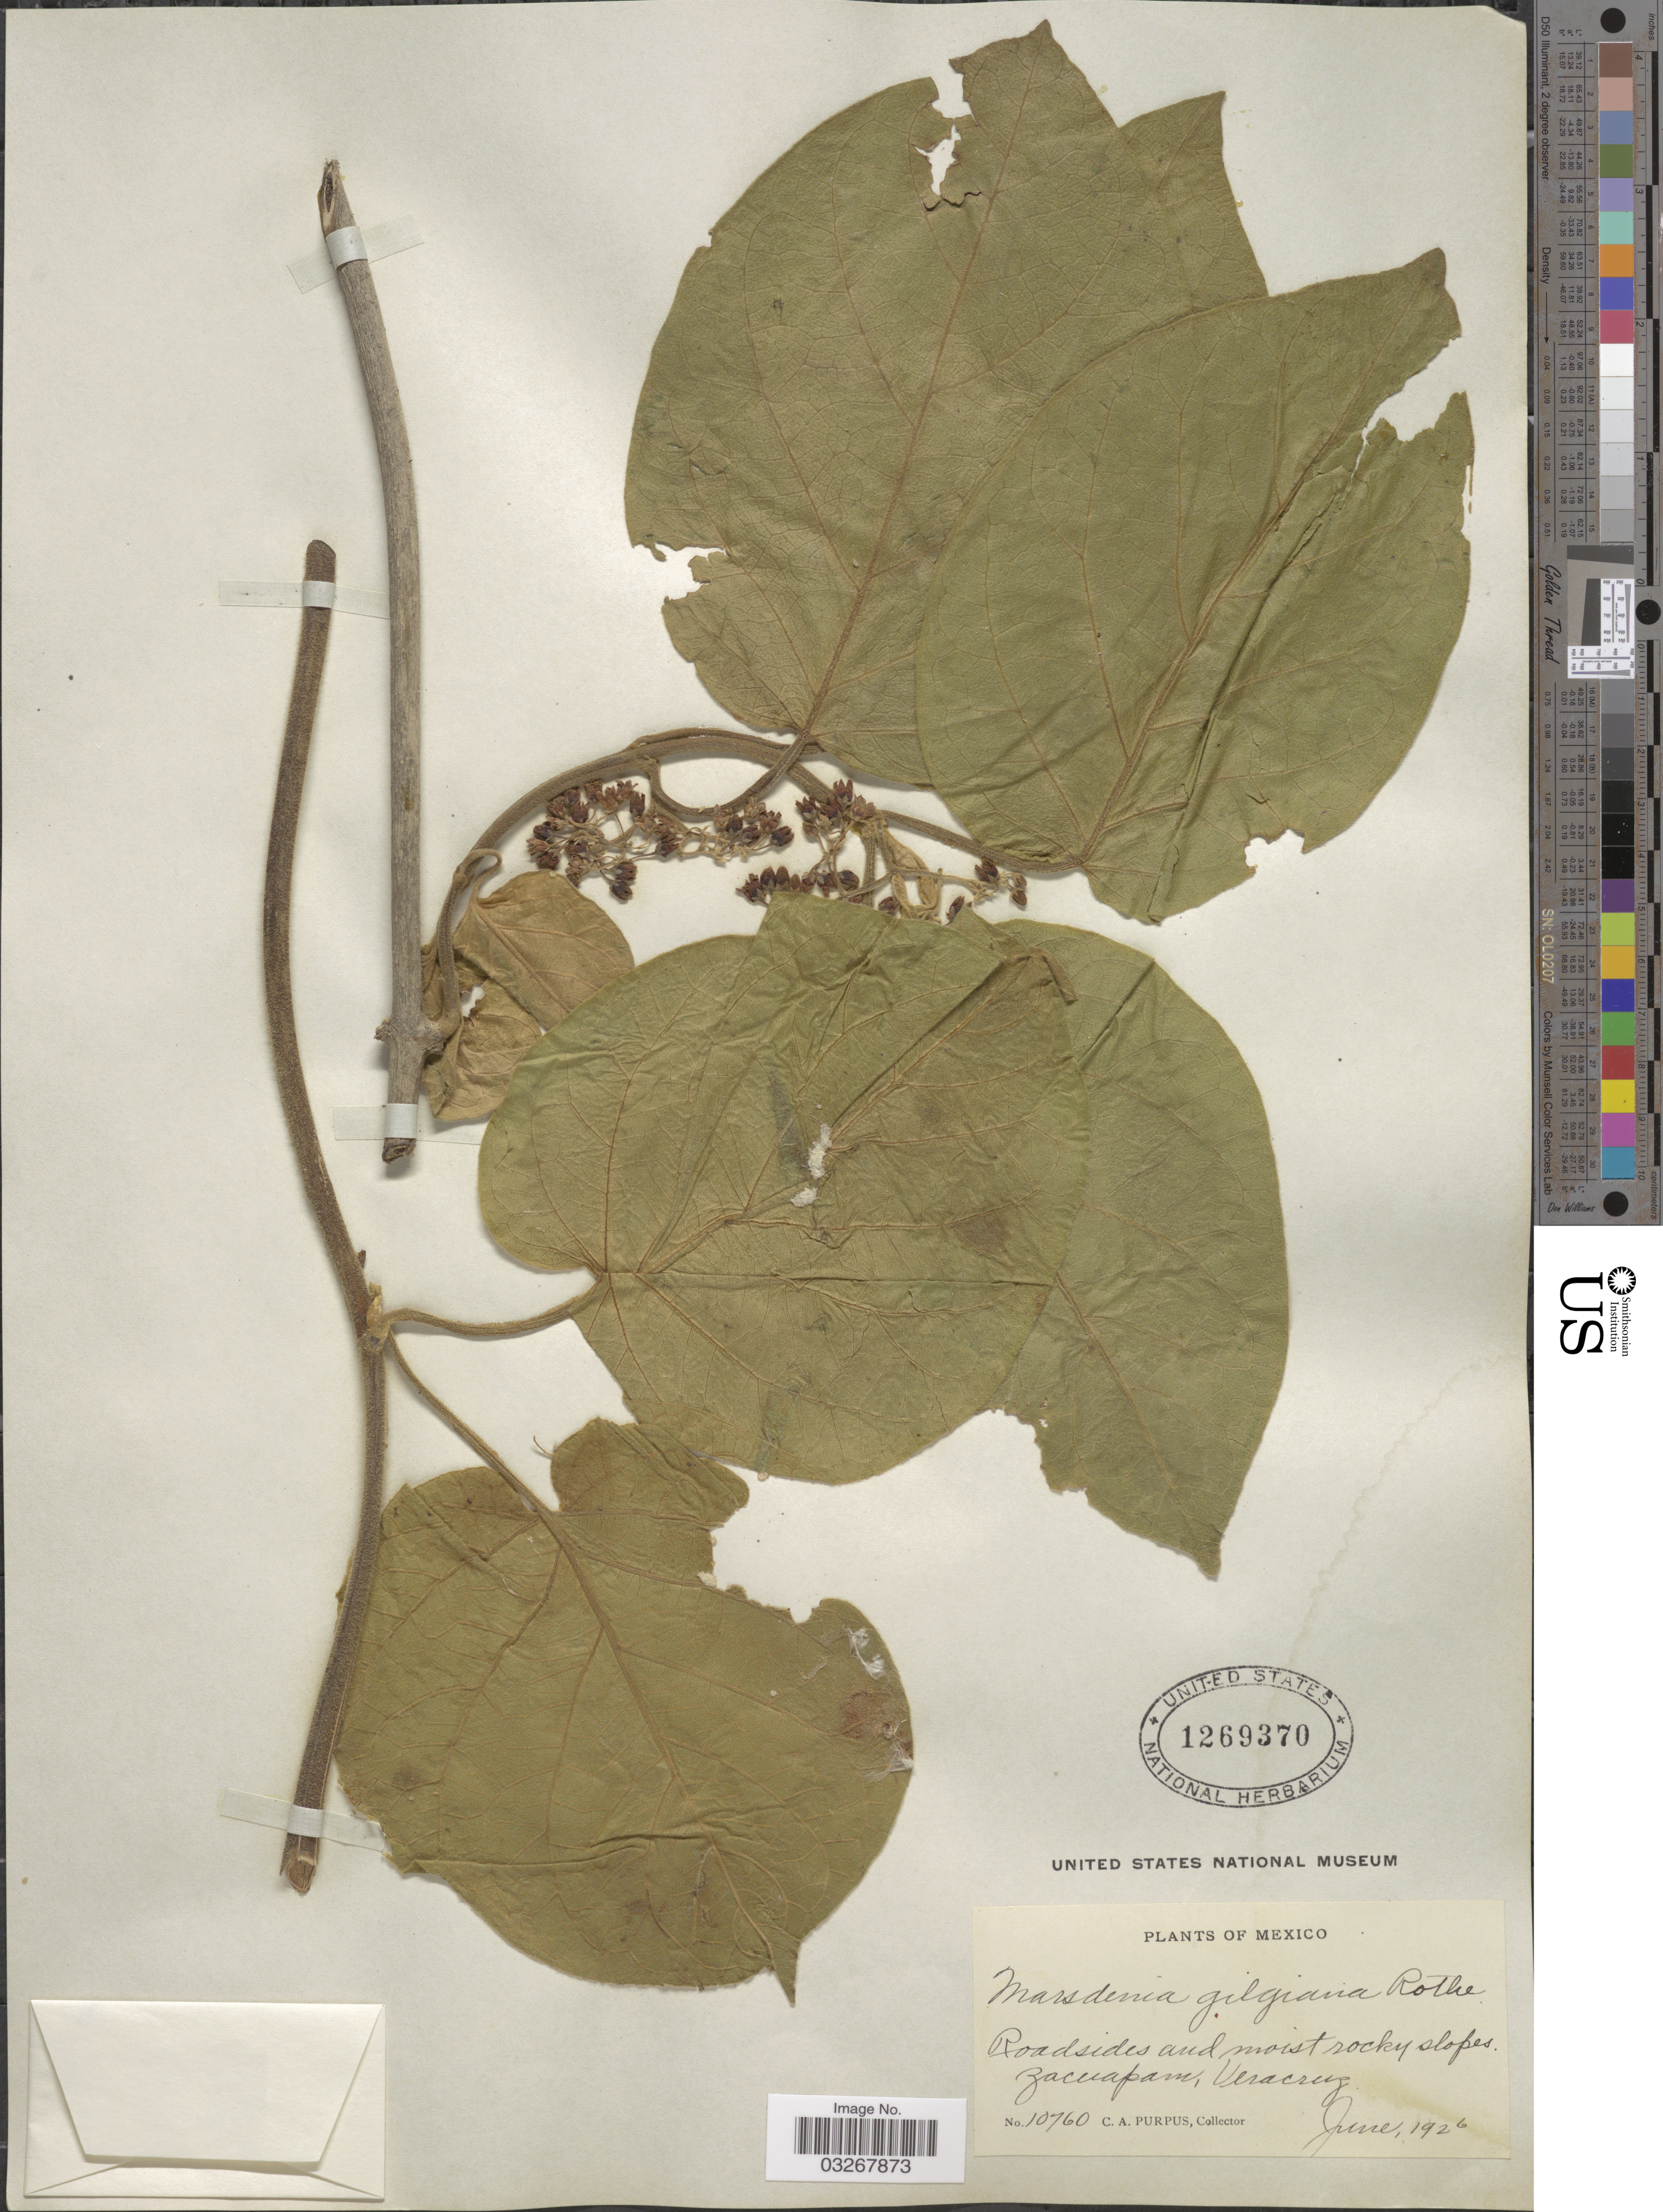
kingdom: Plantae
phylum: Tracheophyta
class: Magnoliopsida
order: Gentianales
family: Apocynaceae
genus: Marsdenia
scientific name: Marsdenia gilgiana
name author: W. Rothe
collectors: C. A. Purpus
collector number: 10760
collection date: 1926-06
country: Mexico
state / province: Veracruz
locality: Zacuapam, Veracruz.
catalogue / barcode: US 1269370